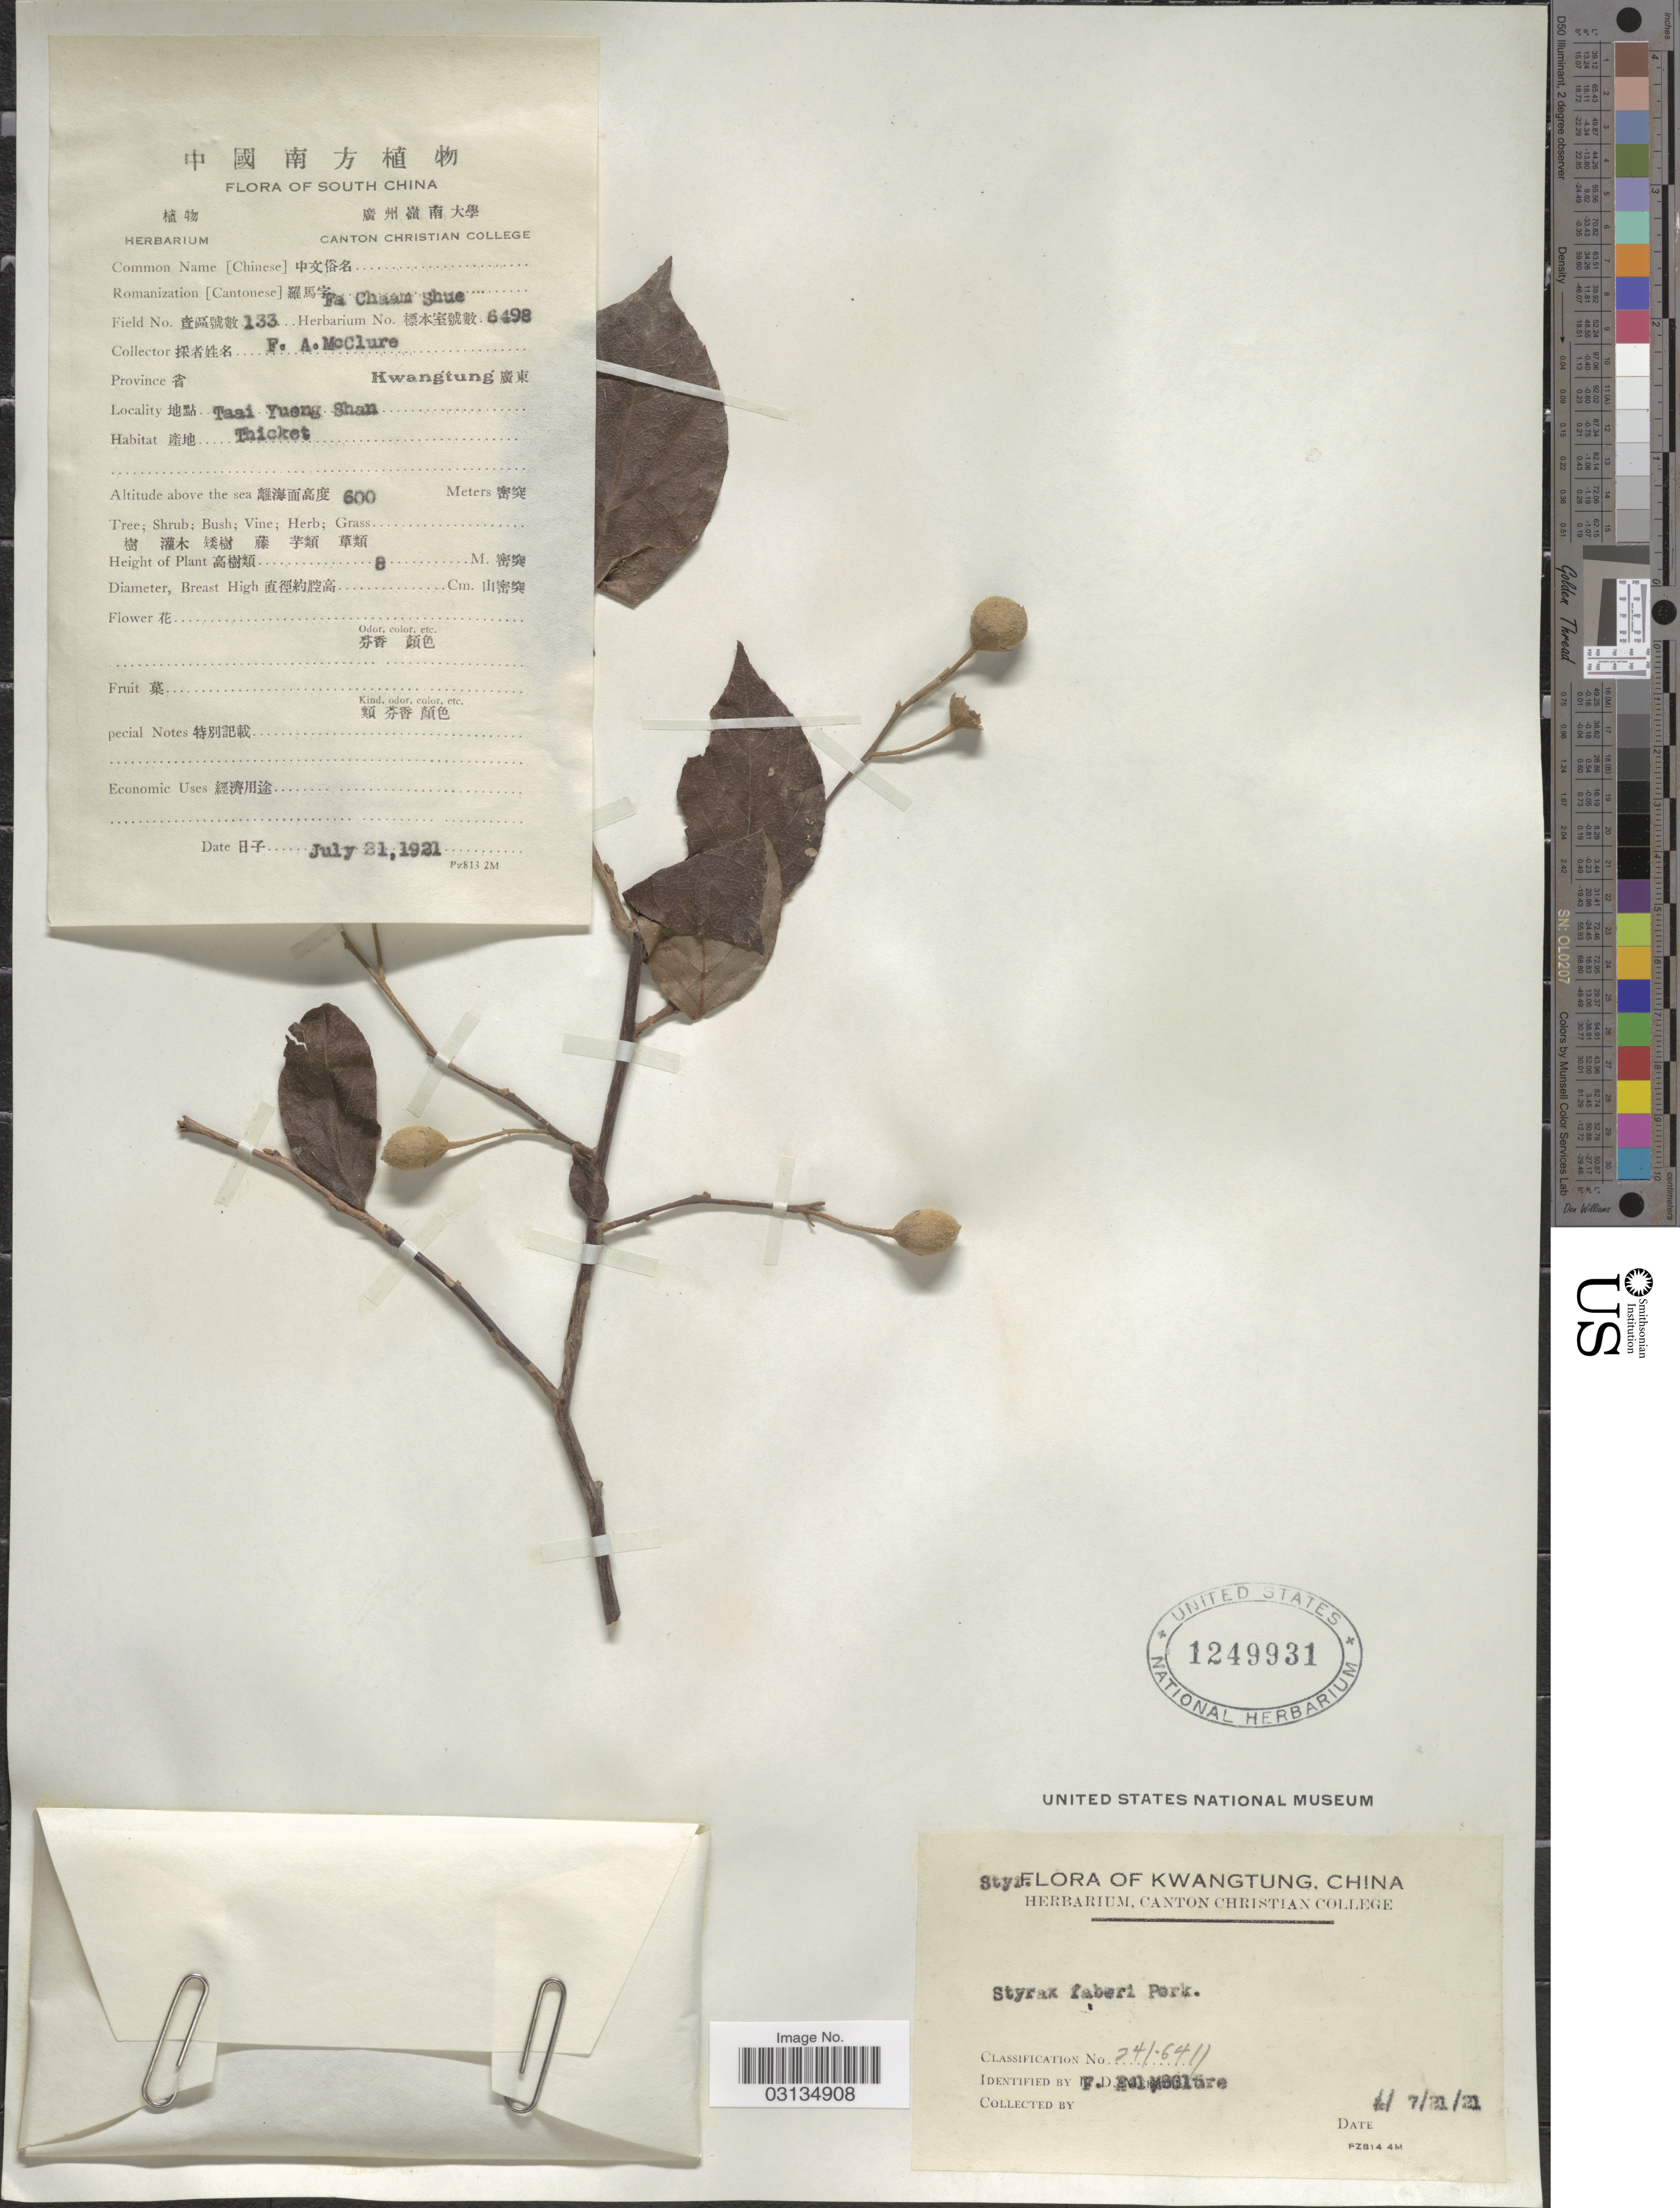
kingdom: Plantae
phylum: Tracheophyta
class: Magnoliopsida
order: Ericales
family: Styracaceae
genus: Styrax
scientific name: Styrax faberi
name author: Perkins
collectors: F. A. McClure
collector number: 133/6498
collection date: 1921-07-21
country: China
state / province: Guangdong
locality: Province Kwangtung. South China. Taai Yueng Shan.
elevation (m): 600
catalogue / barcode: US 1249931